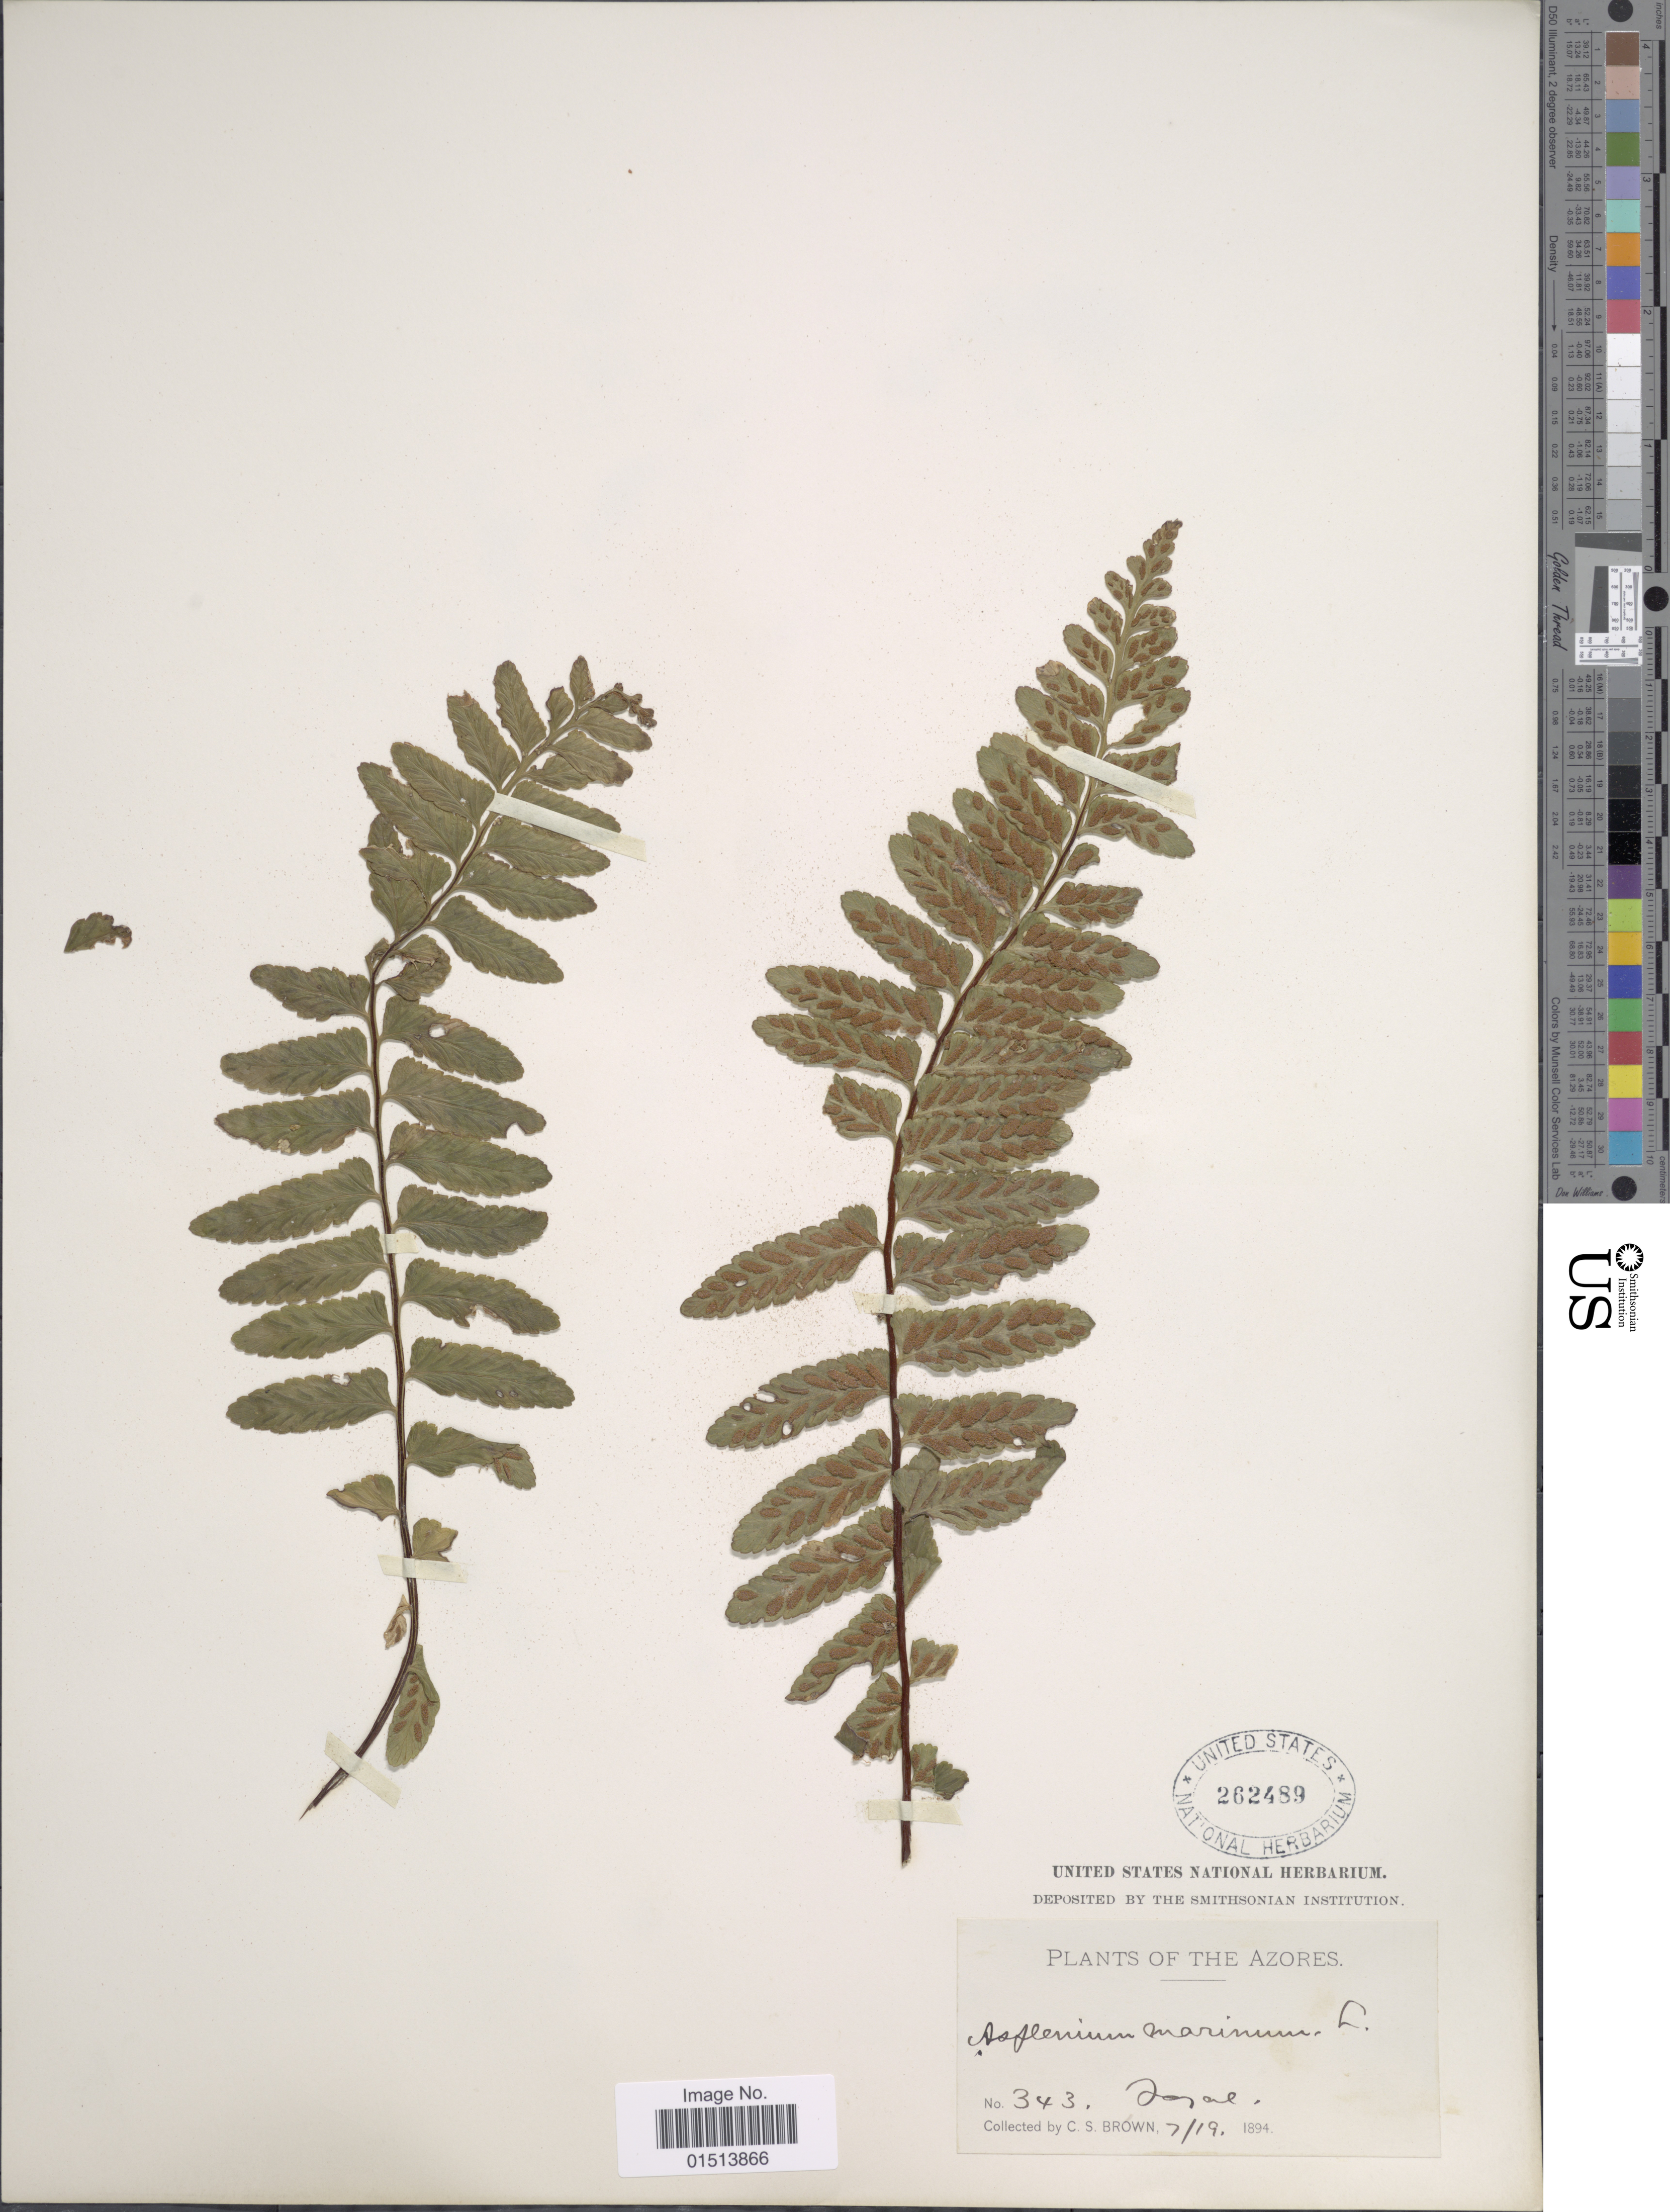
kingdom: Plantae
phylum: Tracheophyta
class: Polypodiopsida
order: Polypodiales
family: Aspleniaceae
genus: Asplenium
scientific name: Asplenium marinum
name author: L.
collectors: C. S. Brown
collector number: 343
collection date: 1894-07-19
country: Portugal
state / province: Azores (Aut. Reg.)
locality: Jajal. [interpreted]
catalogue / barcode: US 262489